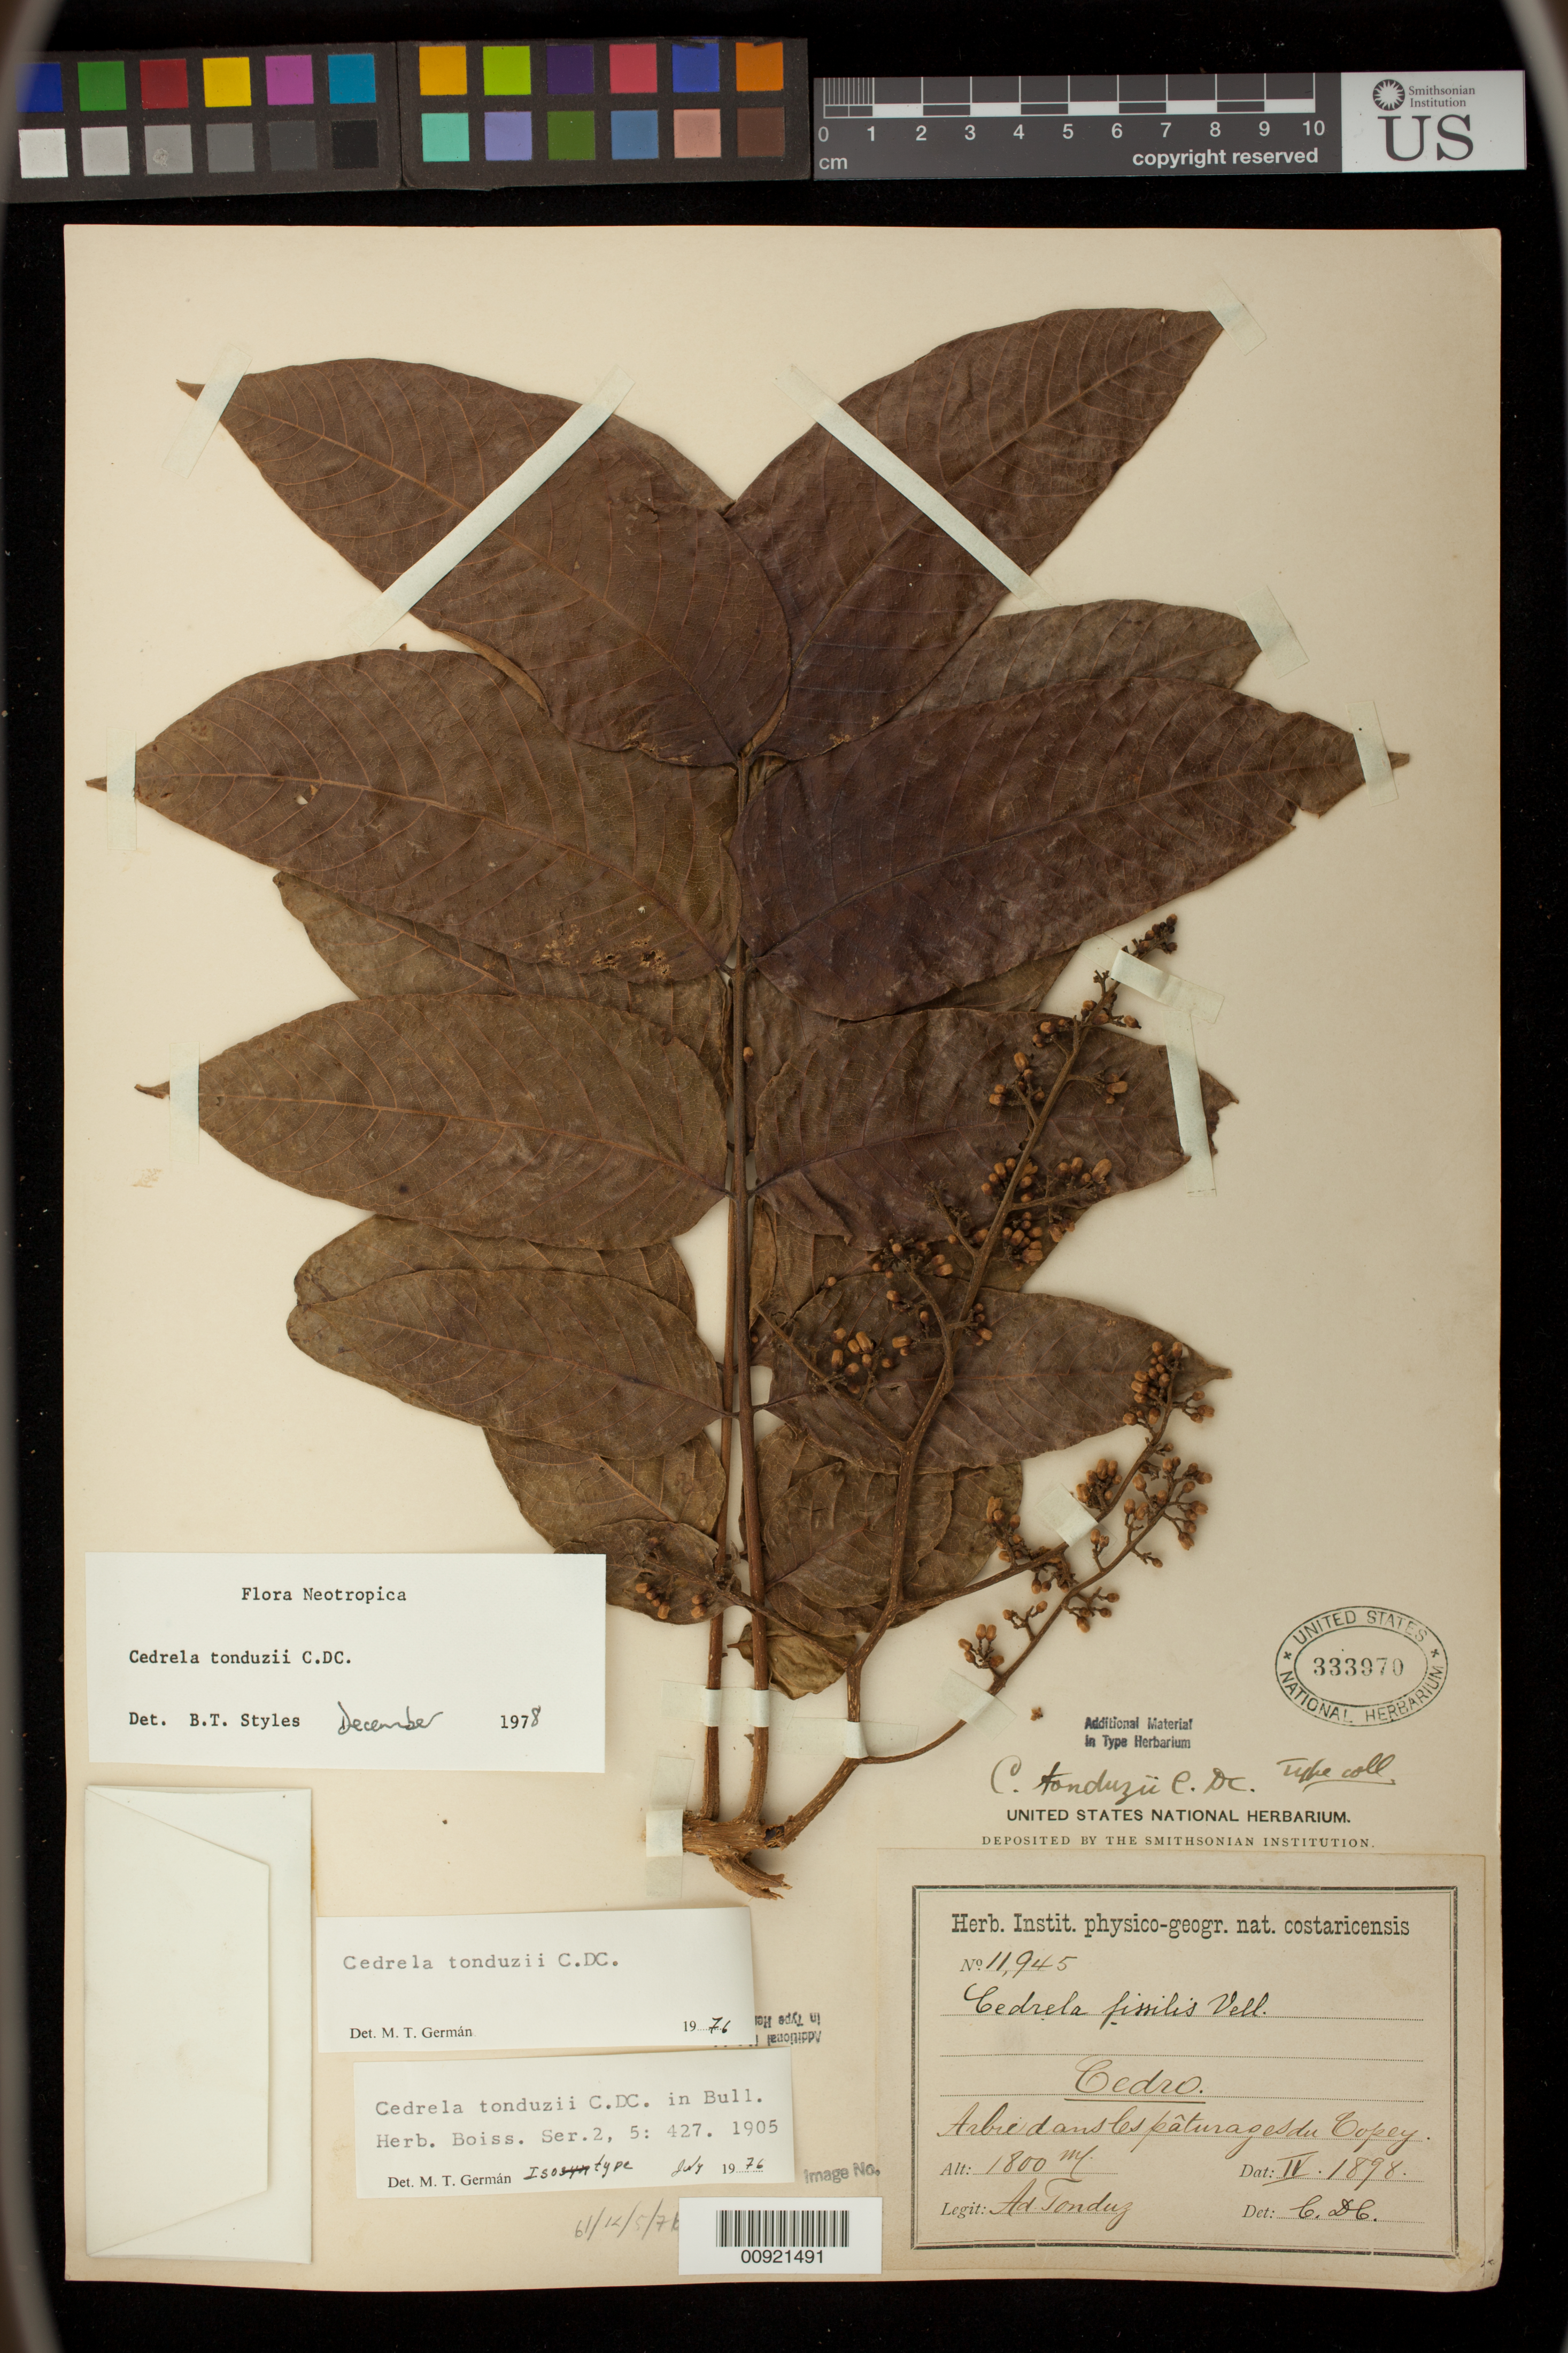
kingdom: Plantae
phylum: Tracheophyta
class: Magnoliopsida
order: Sapindales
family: Meliaceae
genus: Cedrela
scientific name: Cedrela tonduzii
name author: C. DC.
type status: Isotype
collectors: A. Tonduz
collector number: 11945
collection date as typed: Apr 1898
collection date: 1898-04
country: Costa Rica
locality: Copey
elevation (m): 1800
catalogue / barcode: US 333970